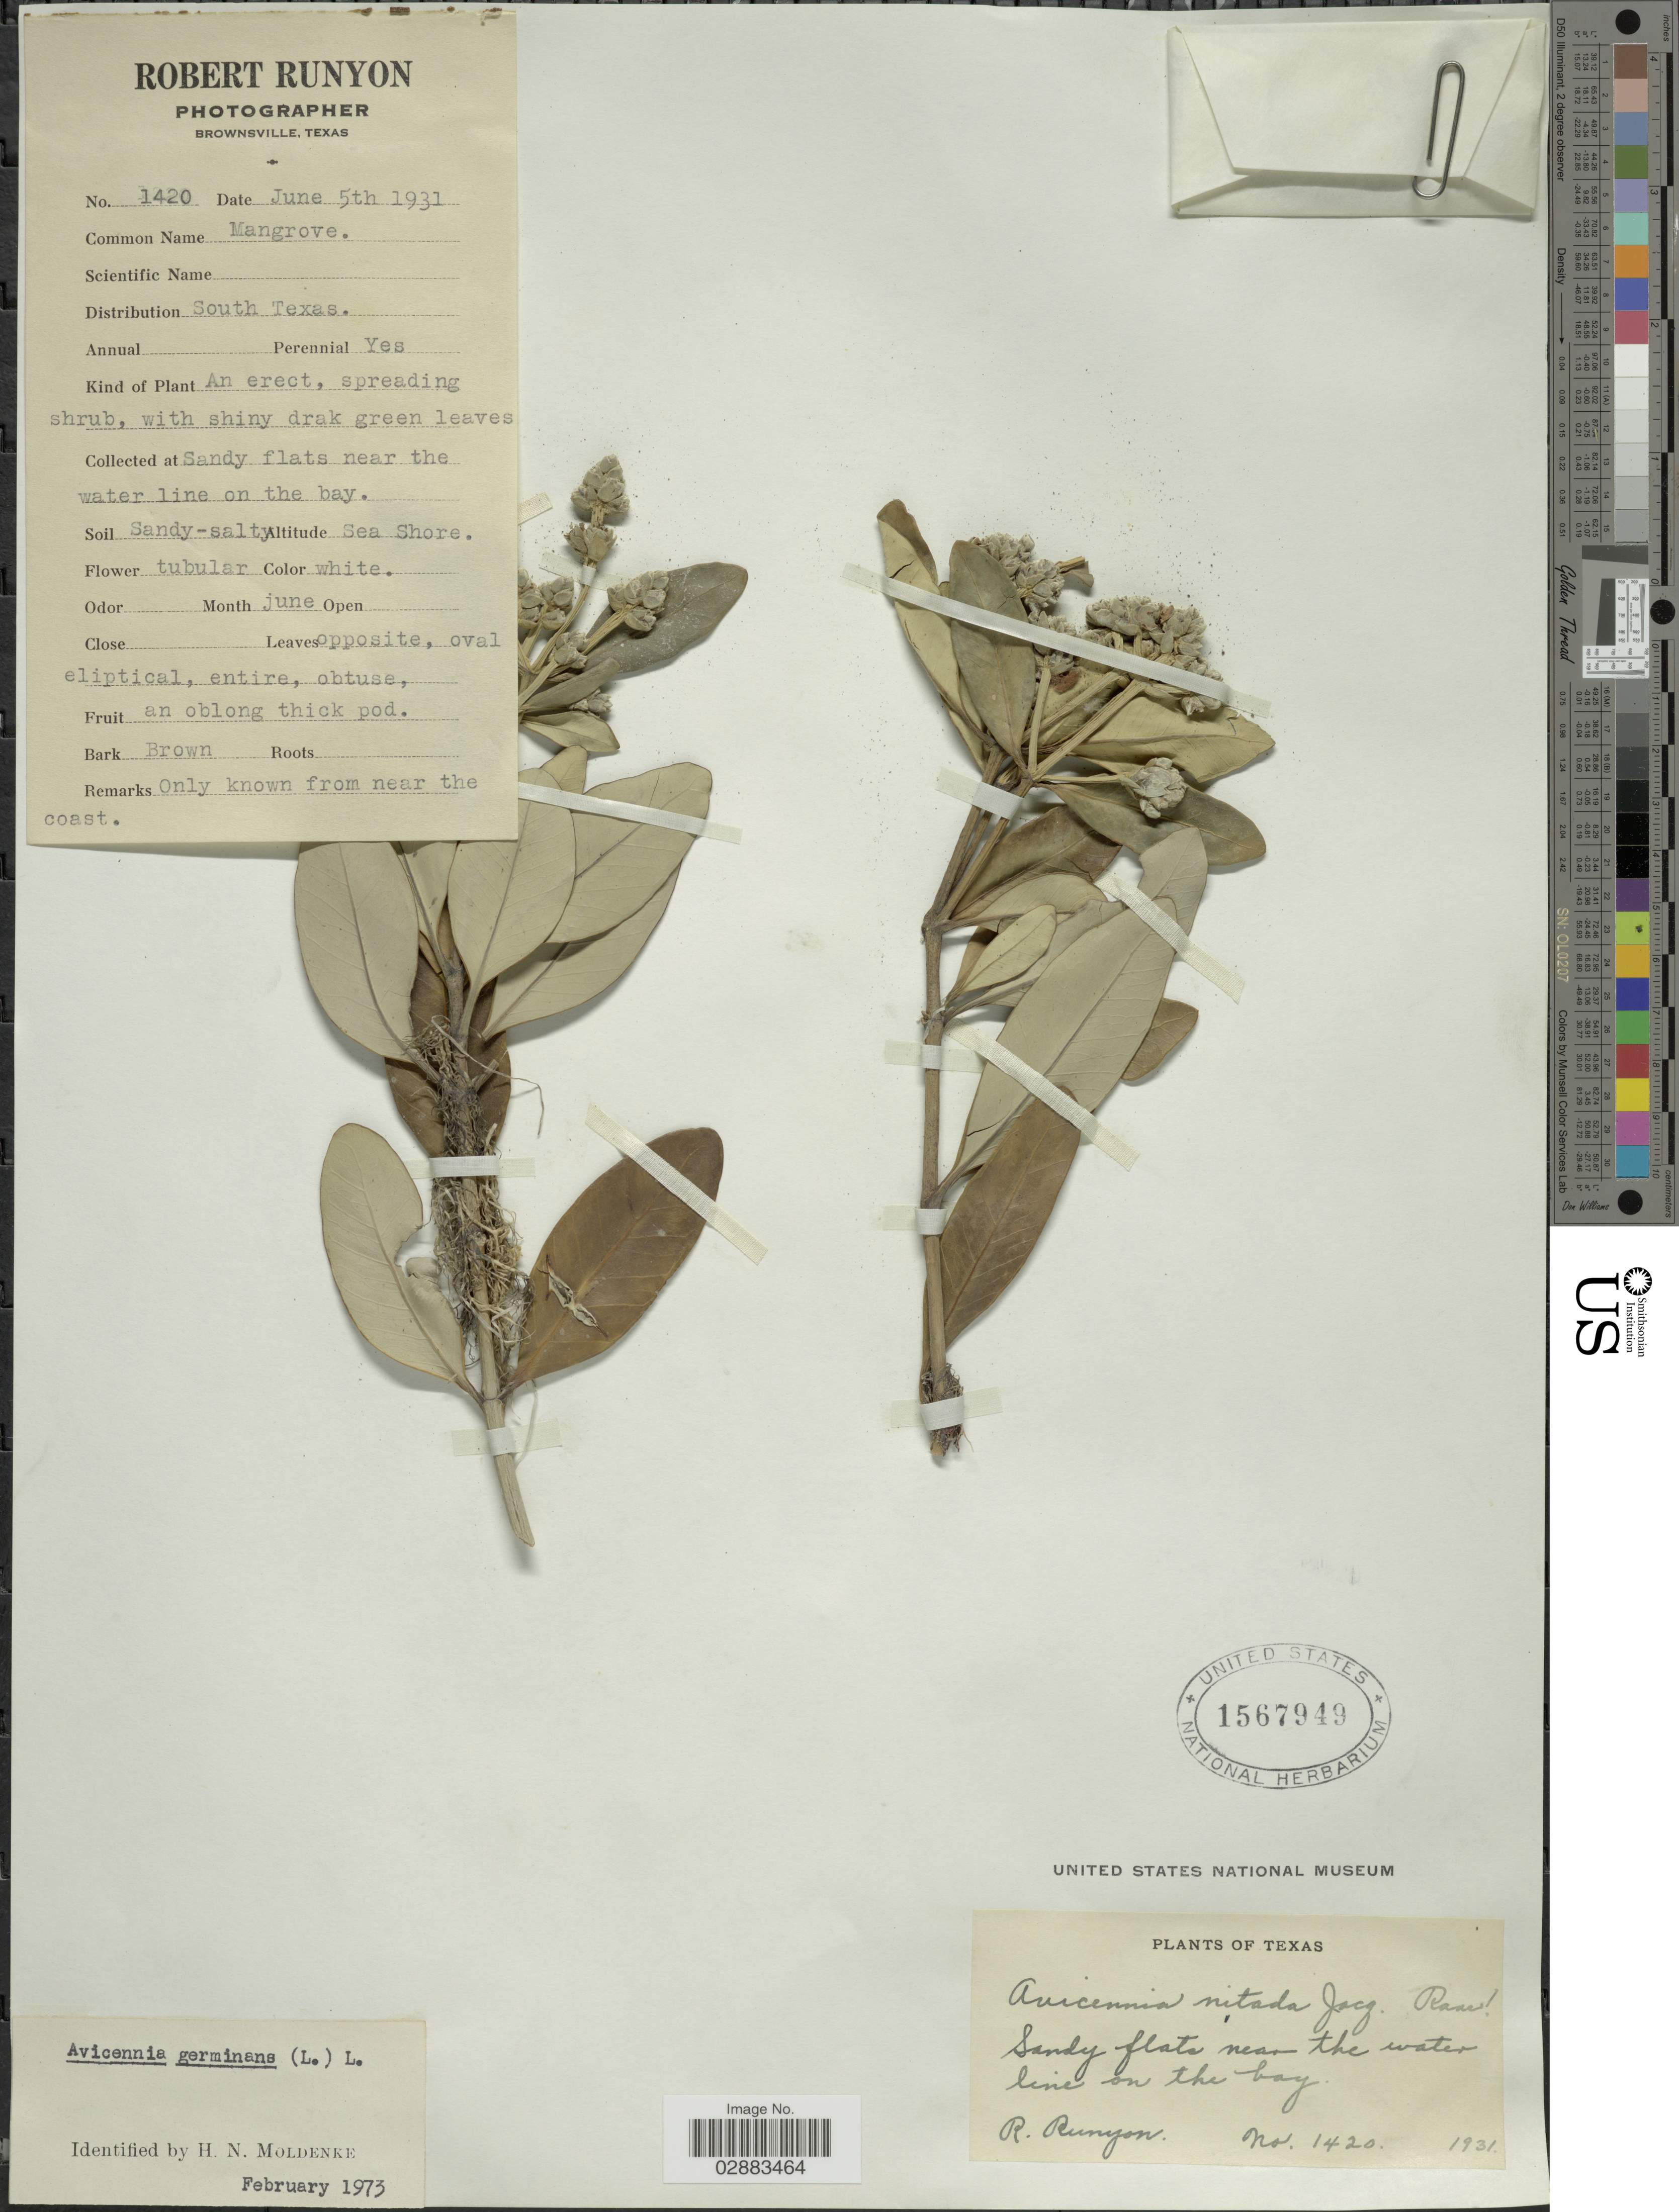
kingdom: Plantae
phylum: Tracheophyta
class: Magnoliopsida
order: Lamiales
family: Acanthaceae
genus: Avicennia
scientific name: Avicennia germinans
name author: (L.) L.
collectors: R. Runyon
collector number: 1420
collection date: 1931-06-05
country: United States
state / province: Texas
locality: South Texas. Sandy flats near the water line on the bay.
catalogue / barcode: US 1567949